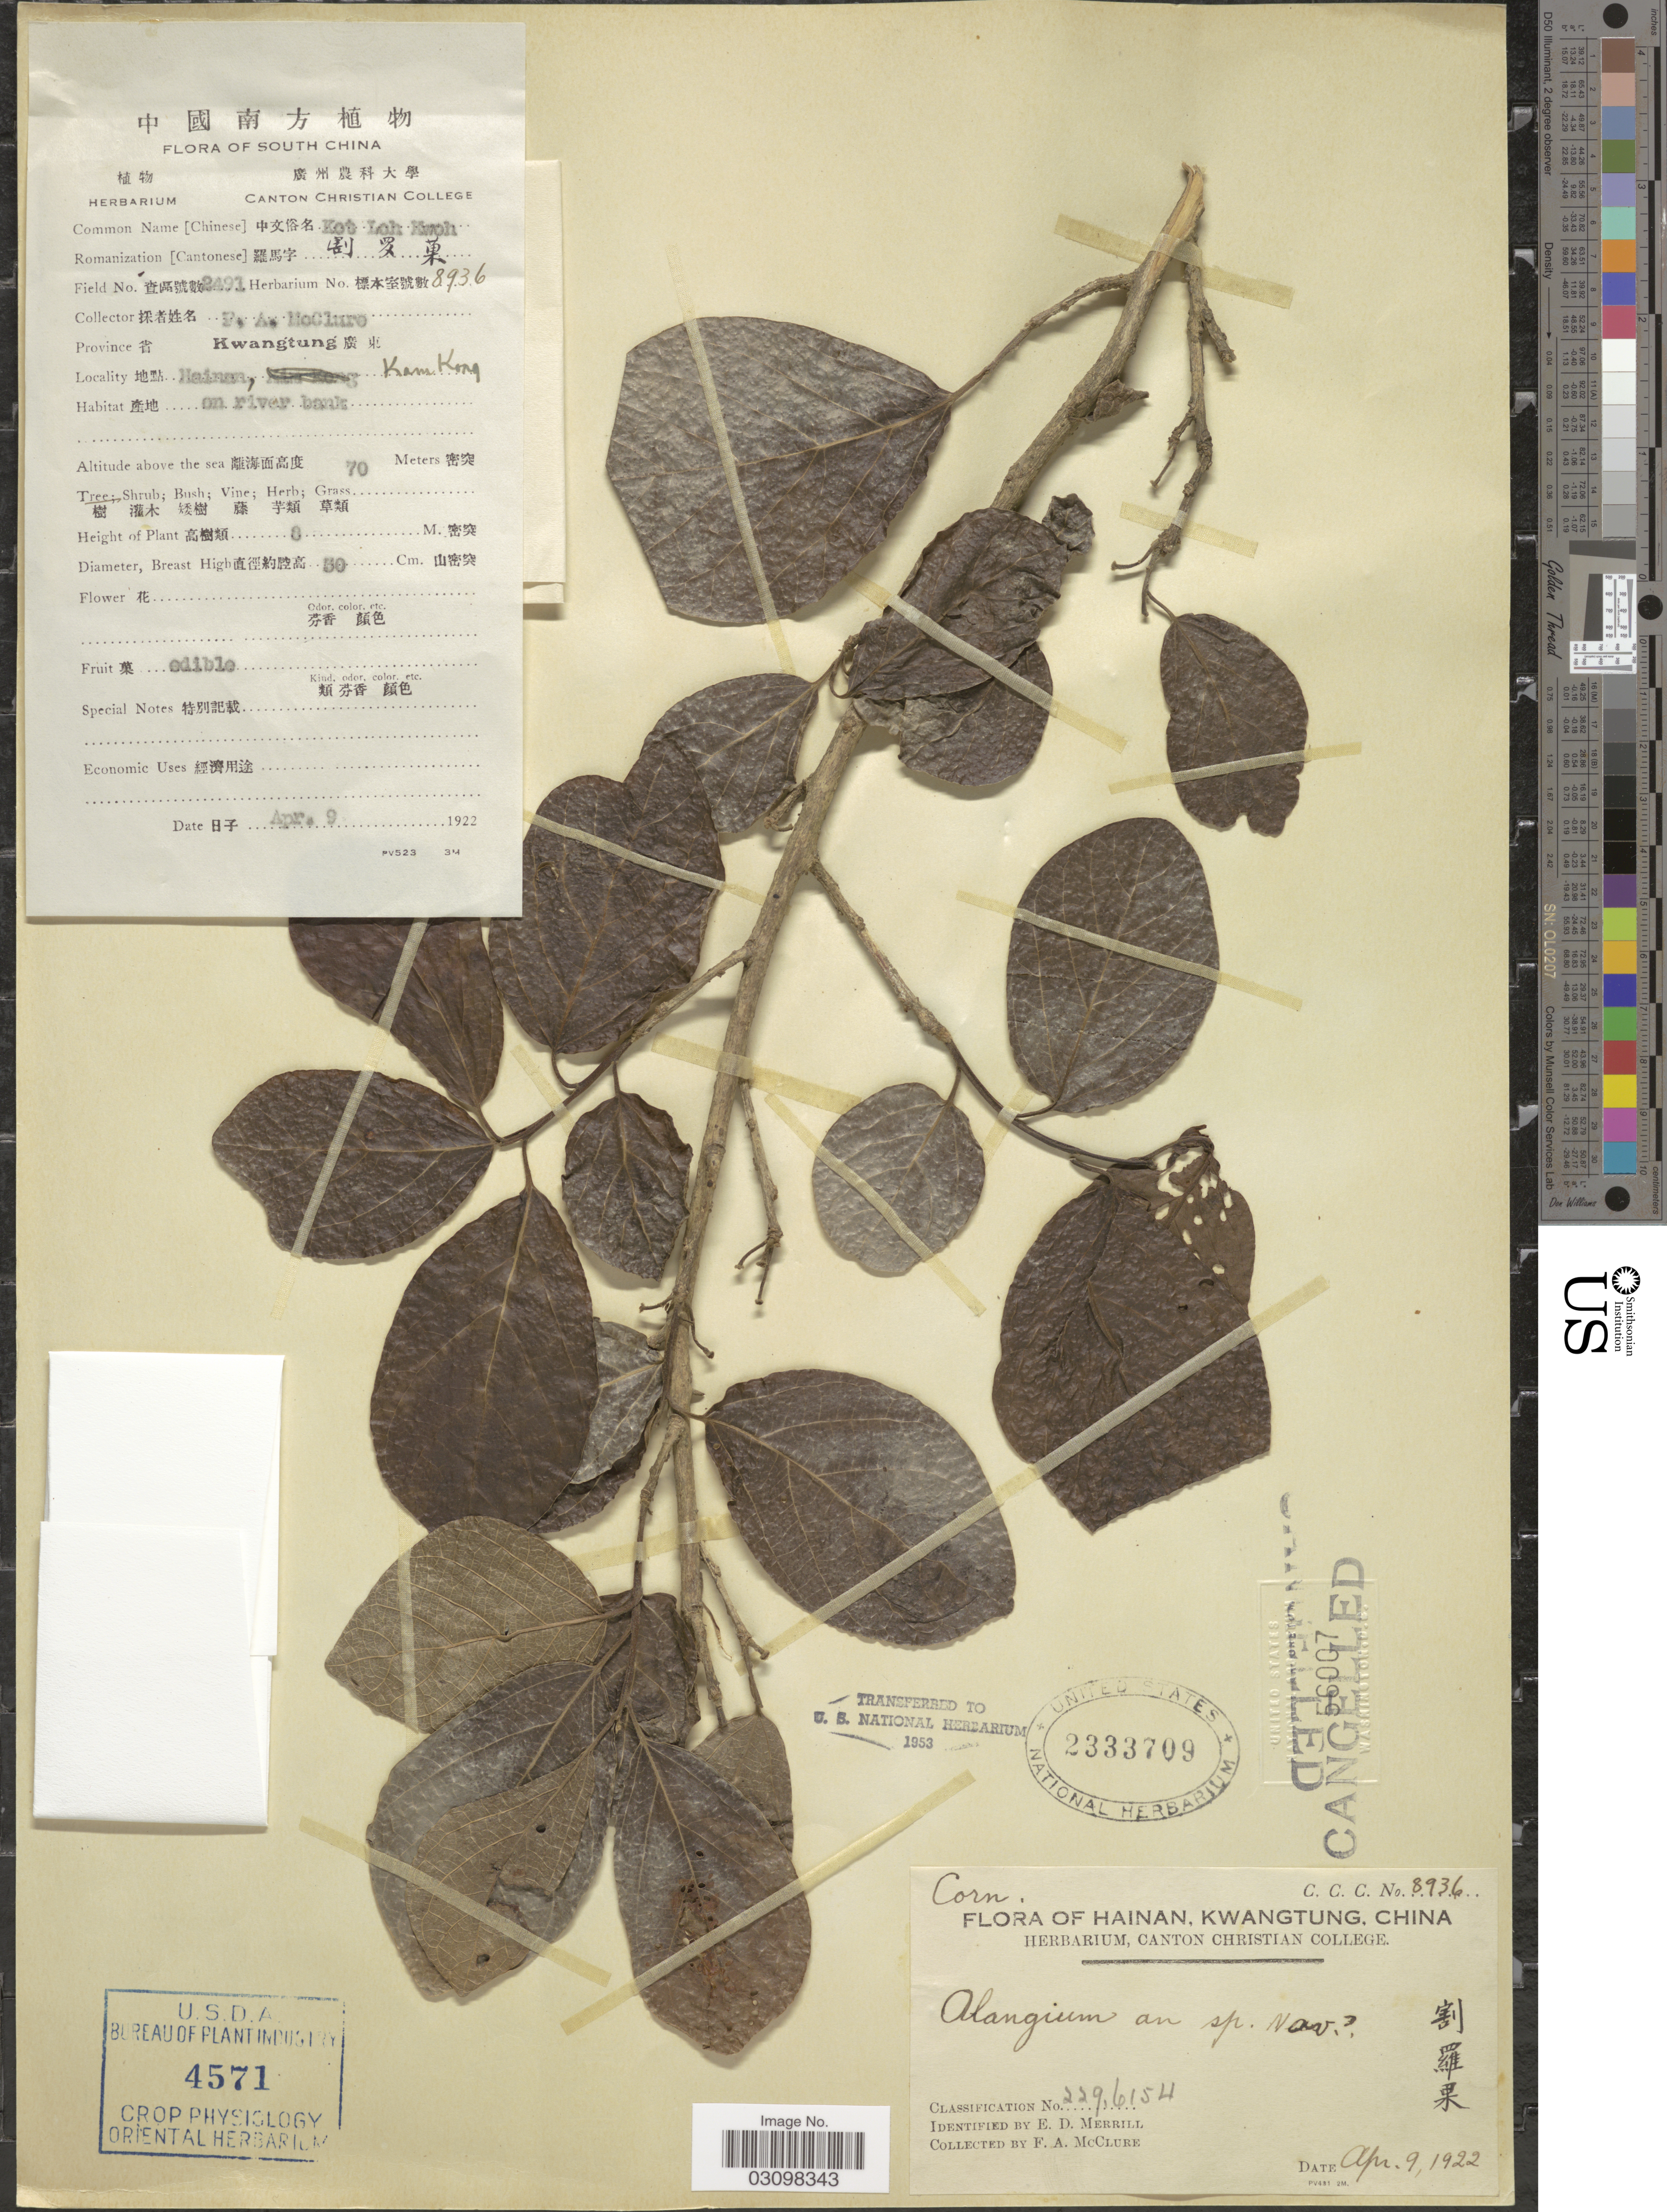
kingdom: Plantae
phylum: Tracheophyta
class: Magnoliopsida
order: Cornales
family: Cornaceae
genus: Alangium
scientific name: Alangium sp.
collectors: F. A. McClure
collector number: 2491/8936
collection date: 1922-04-09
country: China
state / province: Guangdong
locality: South China. Province Kwangtung. Hainan, Kam Kong.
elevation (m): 70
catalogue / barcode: US 2333709